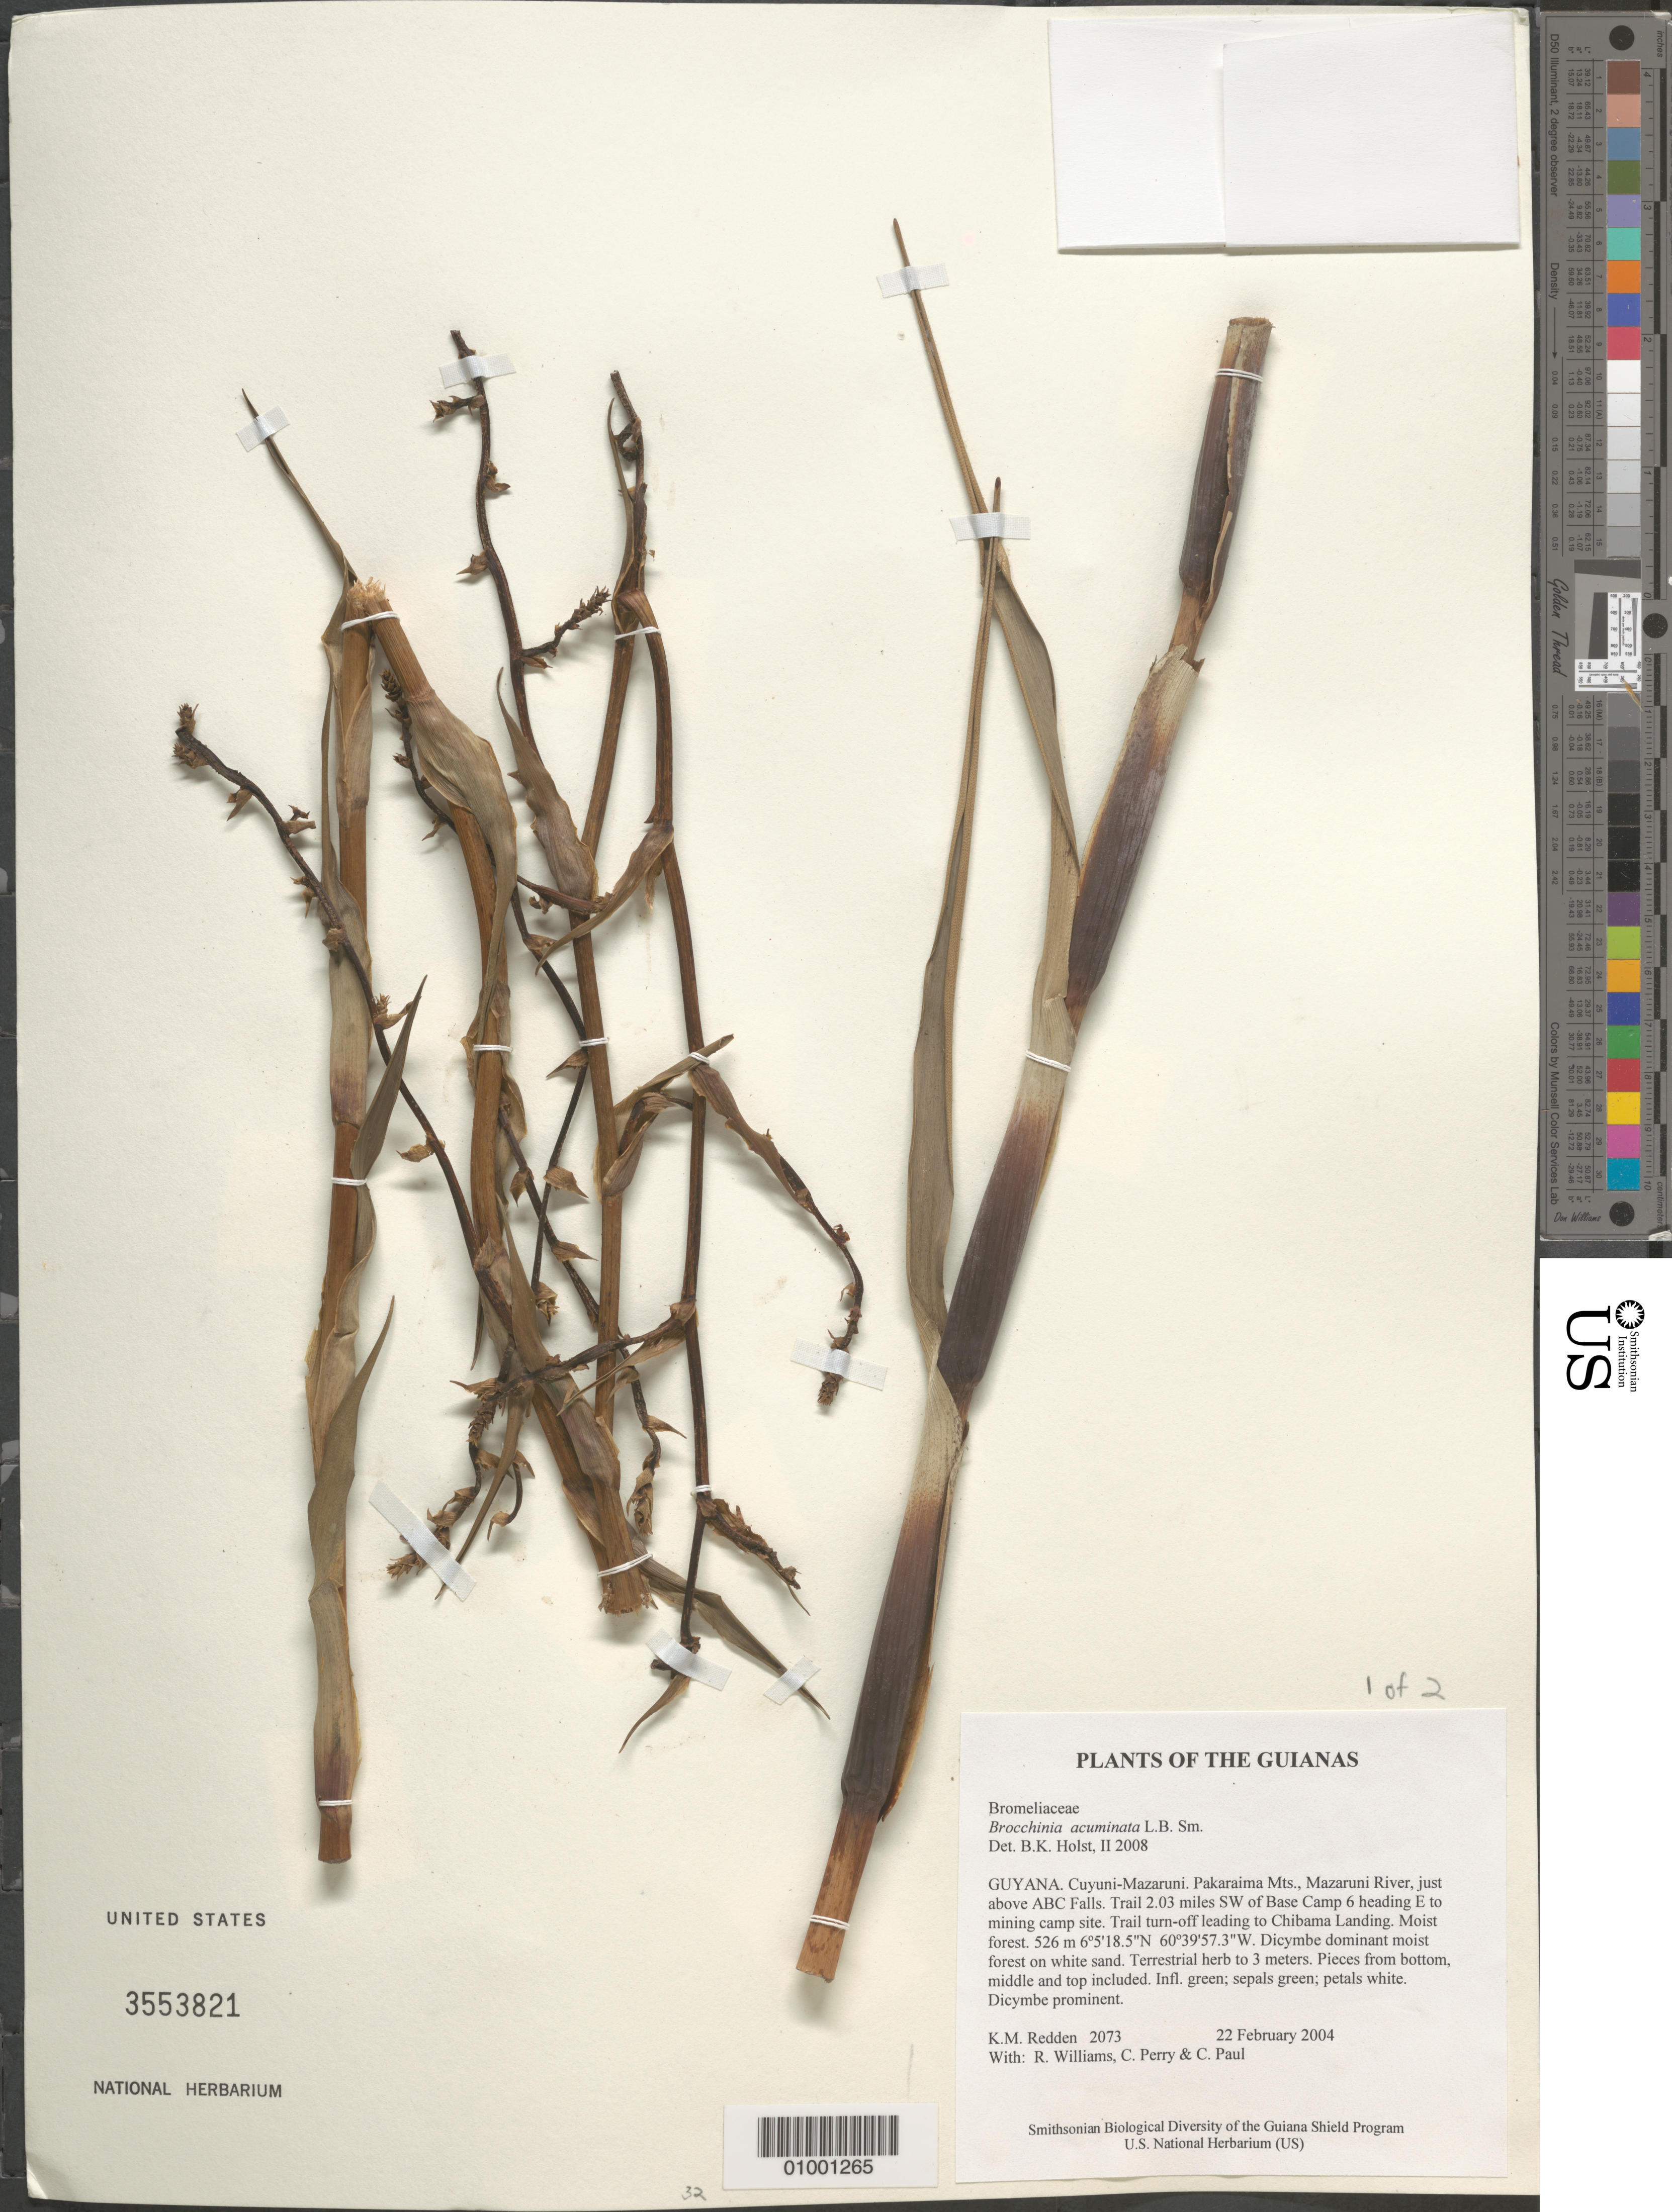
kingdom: Plantae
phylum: Tracheophyta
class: Liliopsida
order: Poales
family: Bromeliaceae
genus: Brocchinia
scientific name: Brocchinia acuminata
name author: L.B. Sm.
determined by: Holst, Bruce K.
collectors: K. M. Redden, R. Williams, C. Perry & C. Paul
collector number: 2073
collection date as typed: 22 February 2004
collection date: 2004-02-22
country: Guyana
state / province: Cuyuni-Mazaruni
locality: Pakaraima Mts., Mazaruni River, just above ABC Falls. Trail 2.03 miles SW of Base Camp 6 heading E to mining camp site. Trail turn-off leading to Chibama Landing. Moist forest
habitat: Dicymbe dominant moist forest on white sand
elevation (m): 526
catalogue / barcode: US 3553821